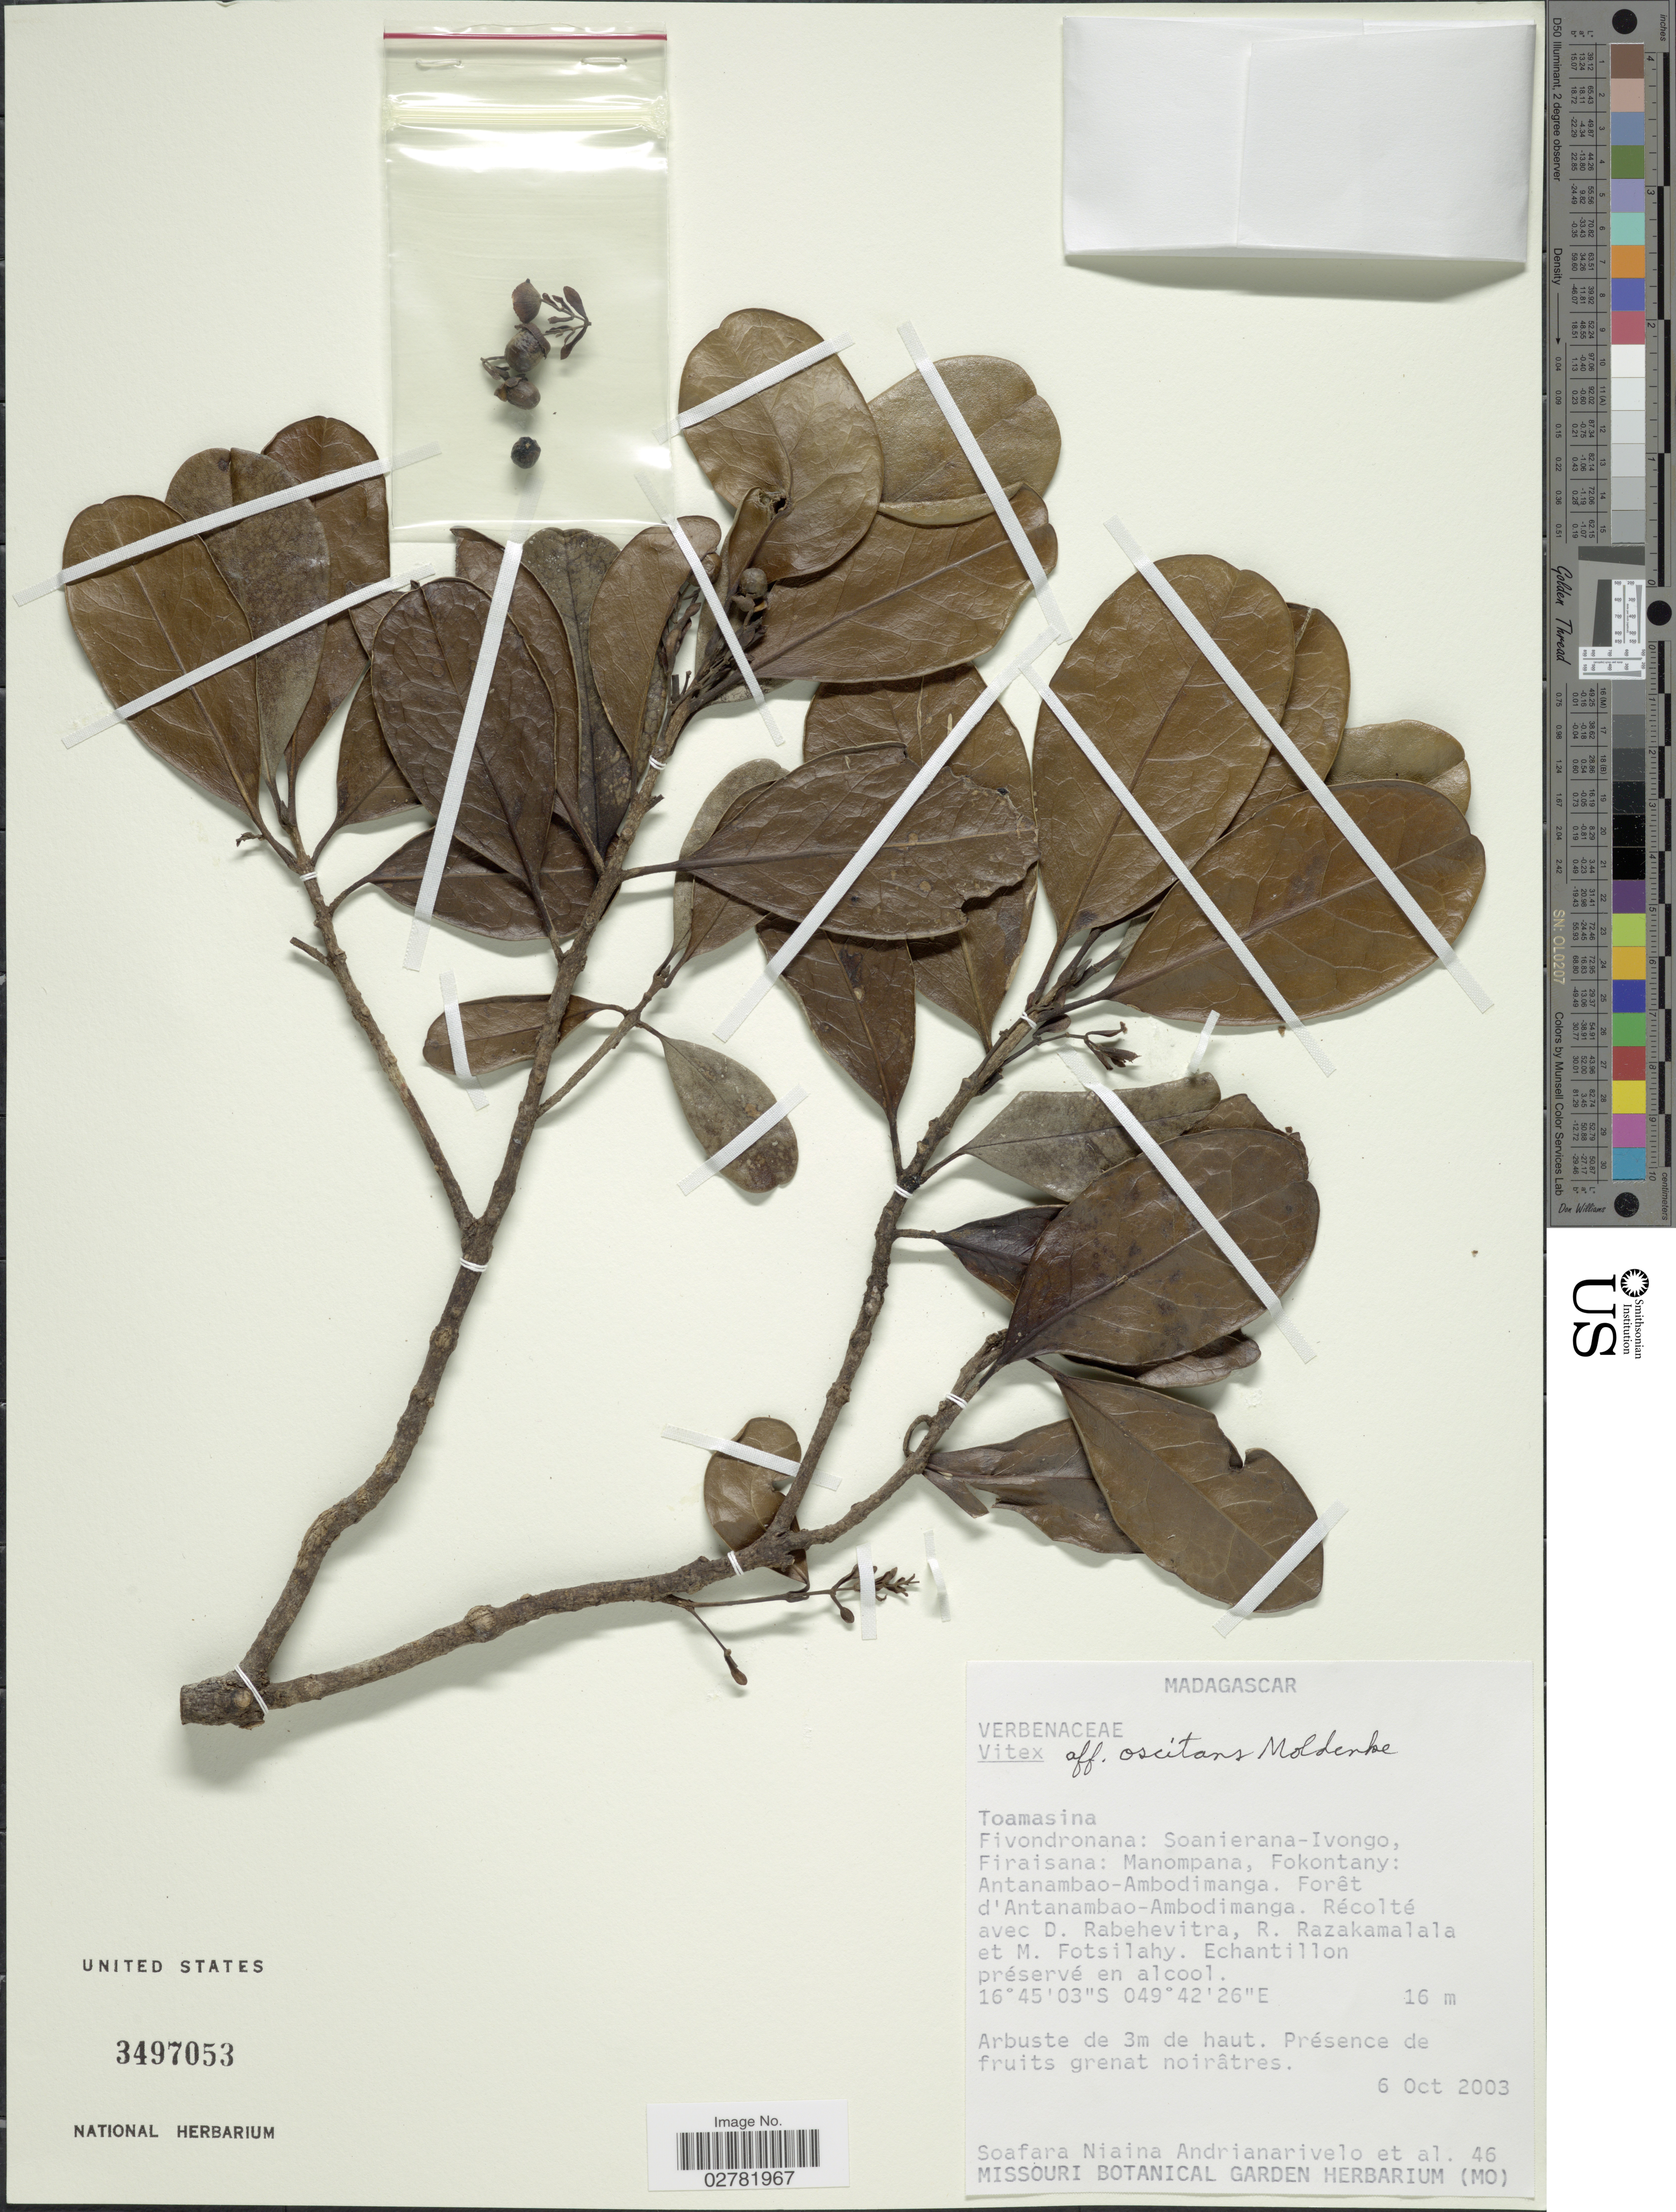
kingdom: Plantae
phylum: Tracheophyta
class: Magnoliopsida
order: Lamiales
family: Lamiaceae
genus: Vitex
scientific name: Vitex oscitans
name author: Moldenke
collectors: S. Andrianarivelo, D. Rabehevitra, R. Razakamalala & M. Fotsilahy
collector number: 46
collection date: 2003-10-06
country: Madagascar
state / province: Analanjirofo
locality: Fivondronana: Soanierana-ivongo, Firaisana: Manompana, Fokontany: Antanambao-Ambodimanga. Forêt d'Antanambao-Ambodimanga.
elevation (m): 16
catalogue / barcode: US 3497053